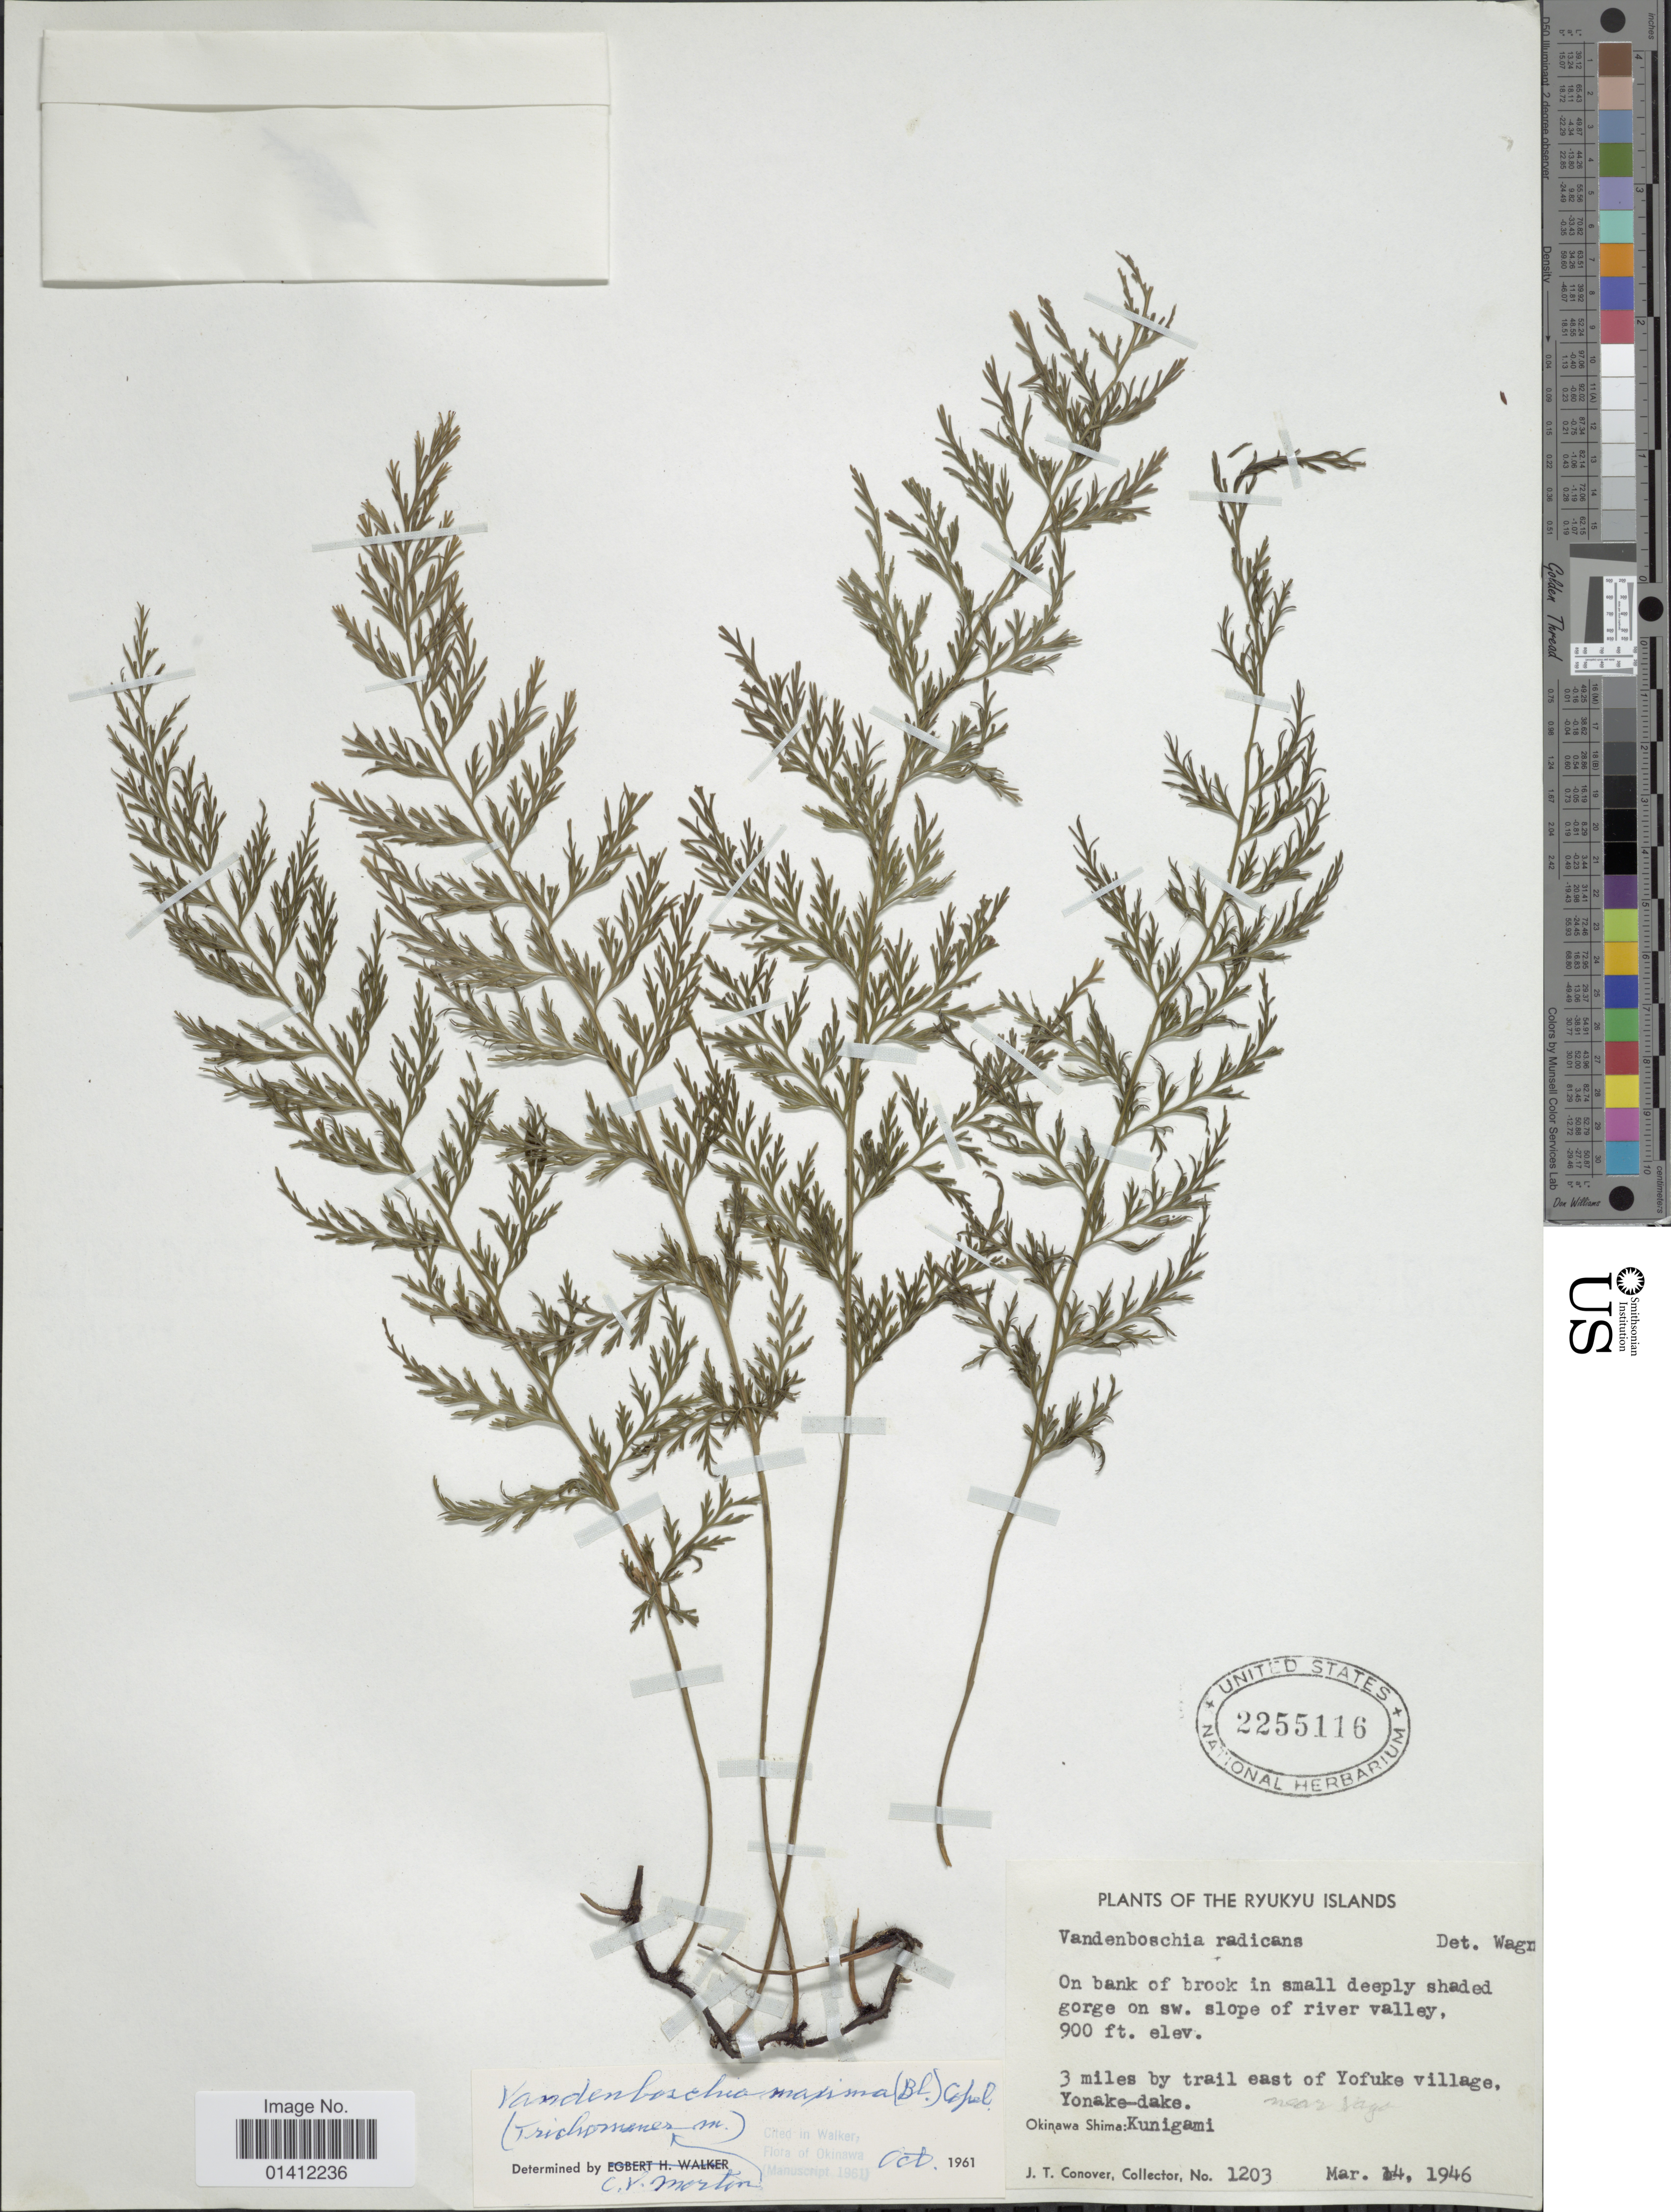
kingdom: Plantae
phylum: Tracheophyta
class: Polypodiopsida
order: Hymenophyllales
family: Hymenophyllaceae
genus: Vandenboschia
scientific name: Vandenboschia maxima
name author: (Blume) Copel.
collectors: J. T. Conover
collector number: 1203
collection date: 1946-03-14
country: Japan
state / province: Okinawa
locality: The Ryukyu Islands. On bank of brook in small deeply shaded gorge on sw. slope of river valley, 3 miles by trail east of Yofuke village, Yonake-dake. Okinawa Shima: Kunigami.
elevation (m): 274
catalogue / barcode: US 2255116